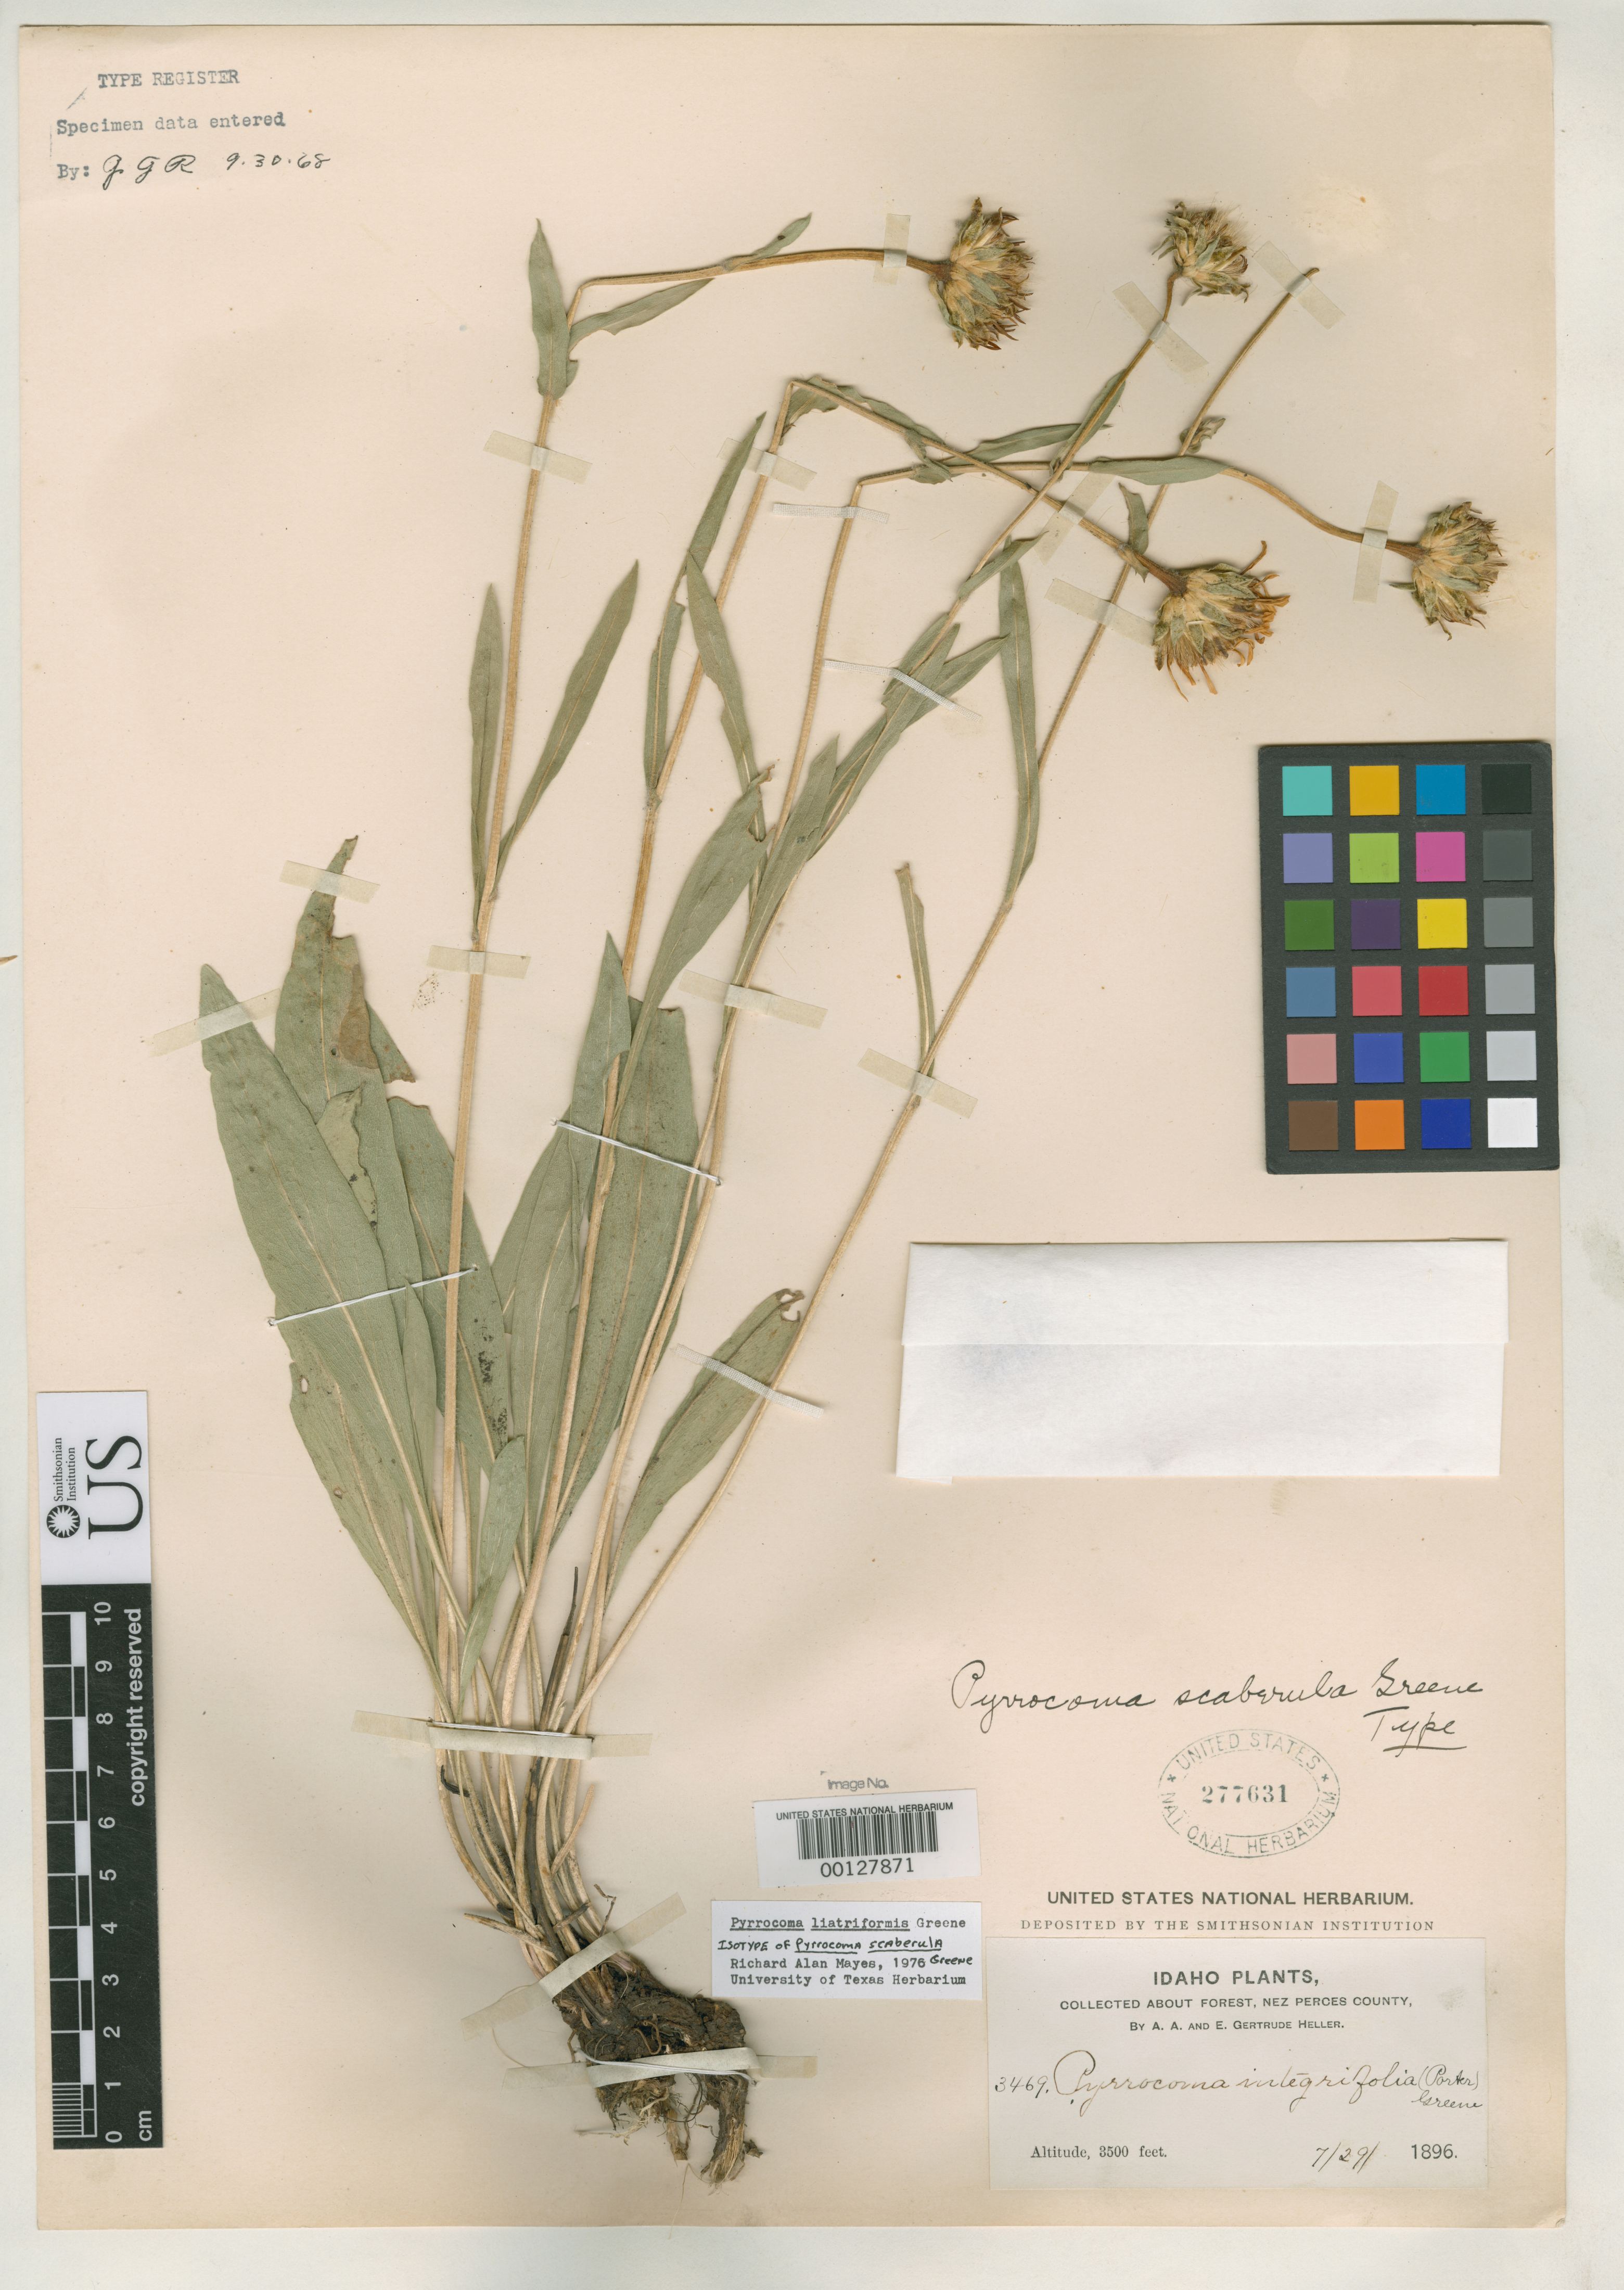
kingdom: Plantae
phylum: Tracheophyta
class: Magnoliopsida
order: Asterales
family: Asteraceae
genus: Pyrrocoma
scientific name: Pyrrocoma scaberula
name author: Greene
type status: Isotype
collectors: A. A. Heller & E. G. Heller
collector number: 3469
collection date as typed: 29 Jul 1896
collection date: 1896-07-29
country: United States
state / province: Idaho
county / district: Nez Perce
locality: Forest.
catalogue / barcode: US 277631